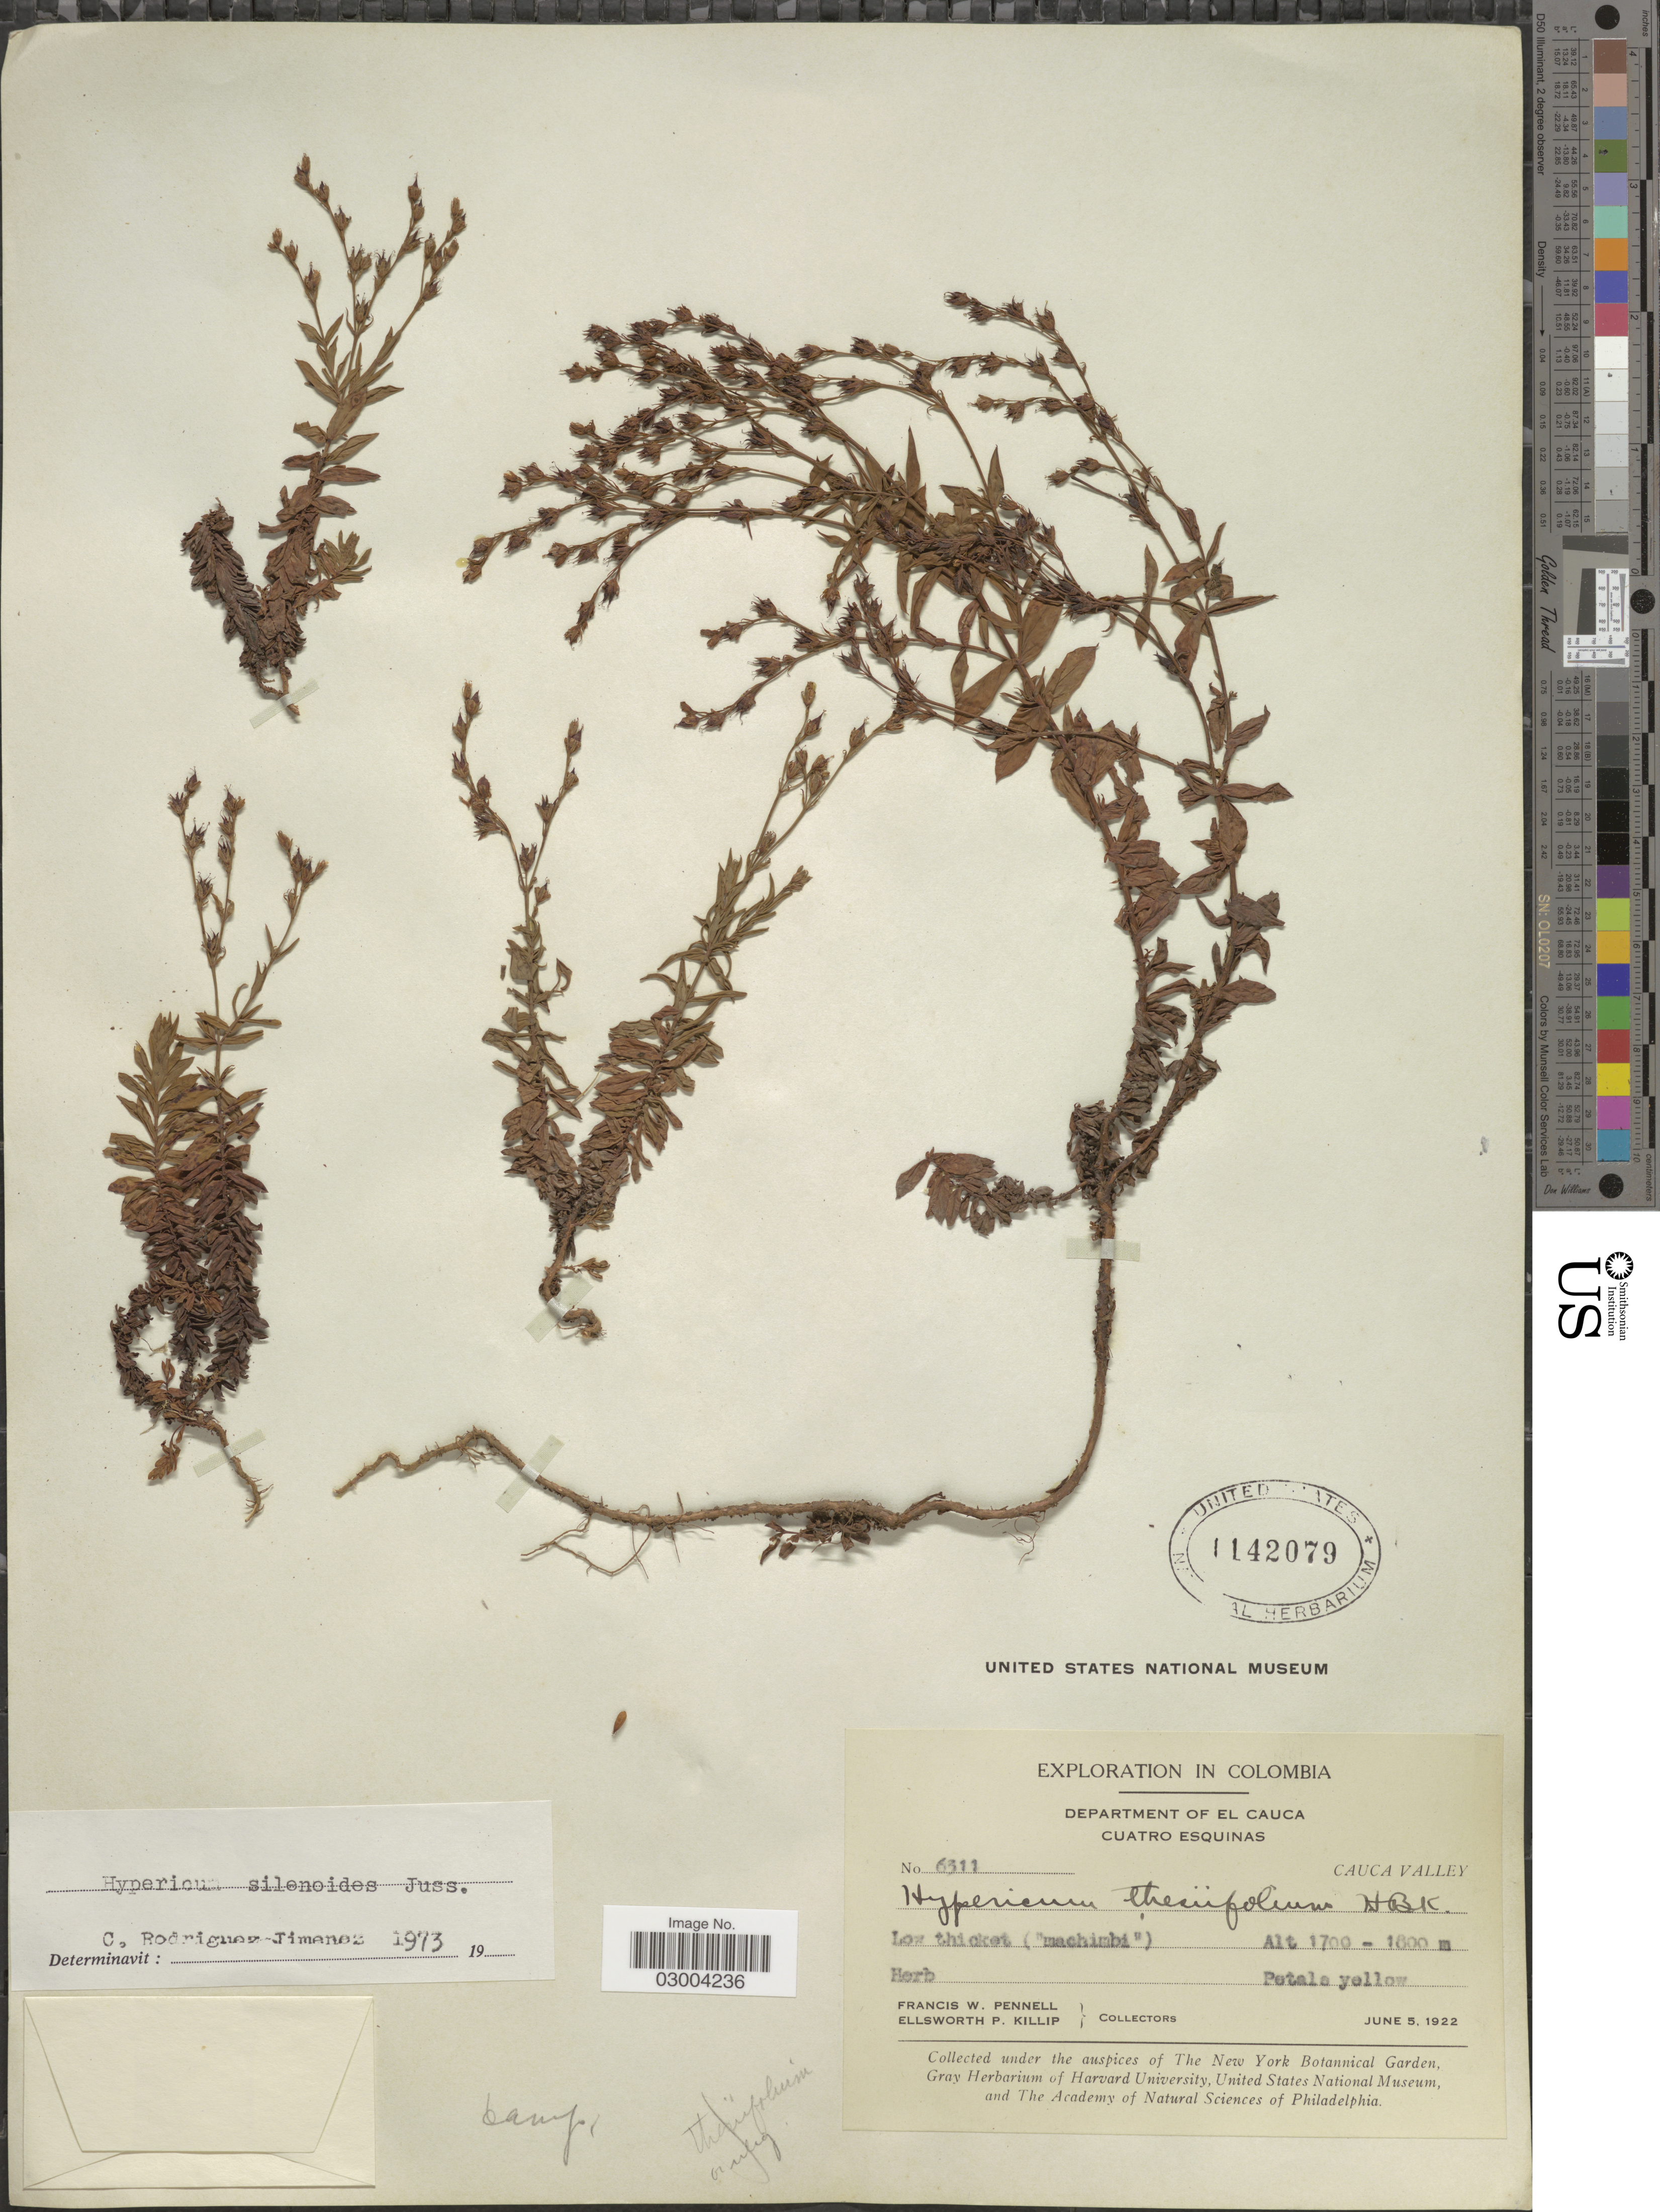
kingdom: Plantae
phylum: Tracheophyta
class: Magnoliopsida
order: Malpighiales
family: Hypericaceae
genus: Hypericum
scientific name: Hypericum silenoides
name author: Juss.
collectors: F. W. Pennell & E. P. Killip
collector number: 6311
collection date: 1922-06-05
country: Colombia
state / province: Cauca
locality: Department of El Cauca. Cuatro Esquinas. Cauca Valley.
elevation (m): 1700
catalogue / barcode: US 1142079